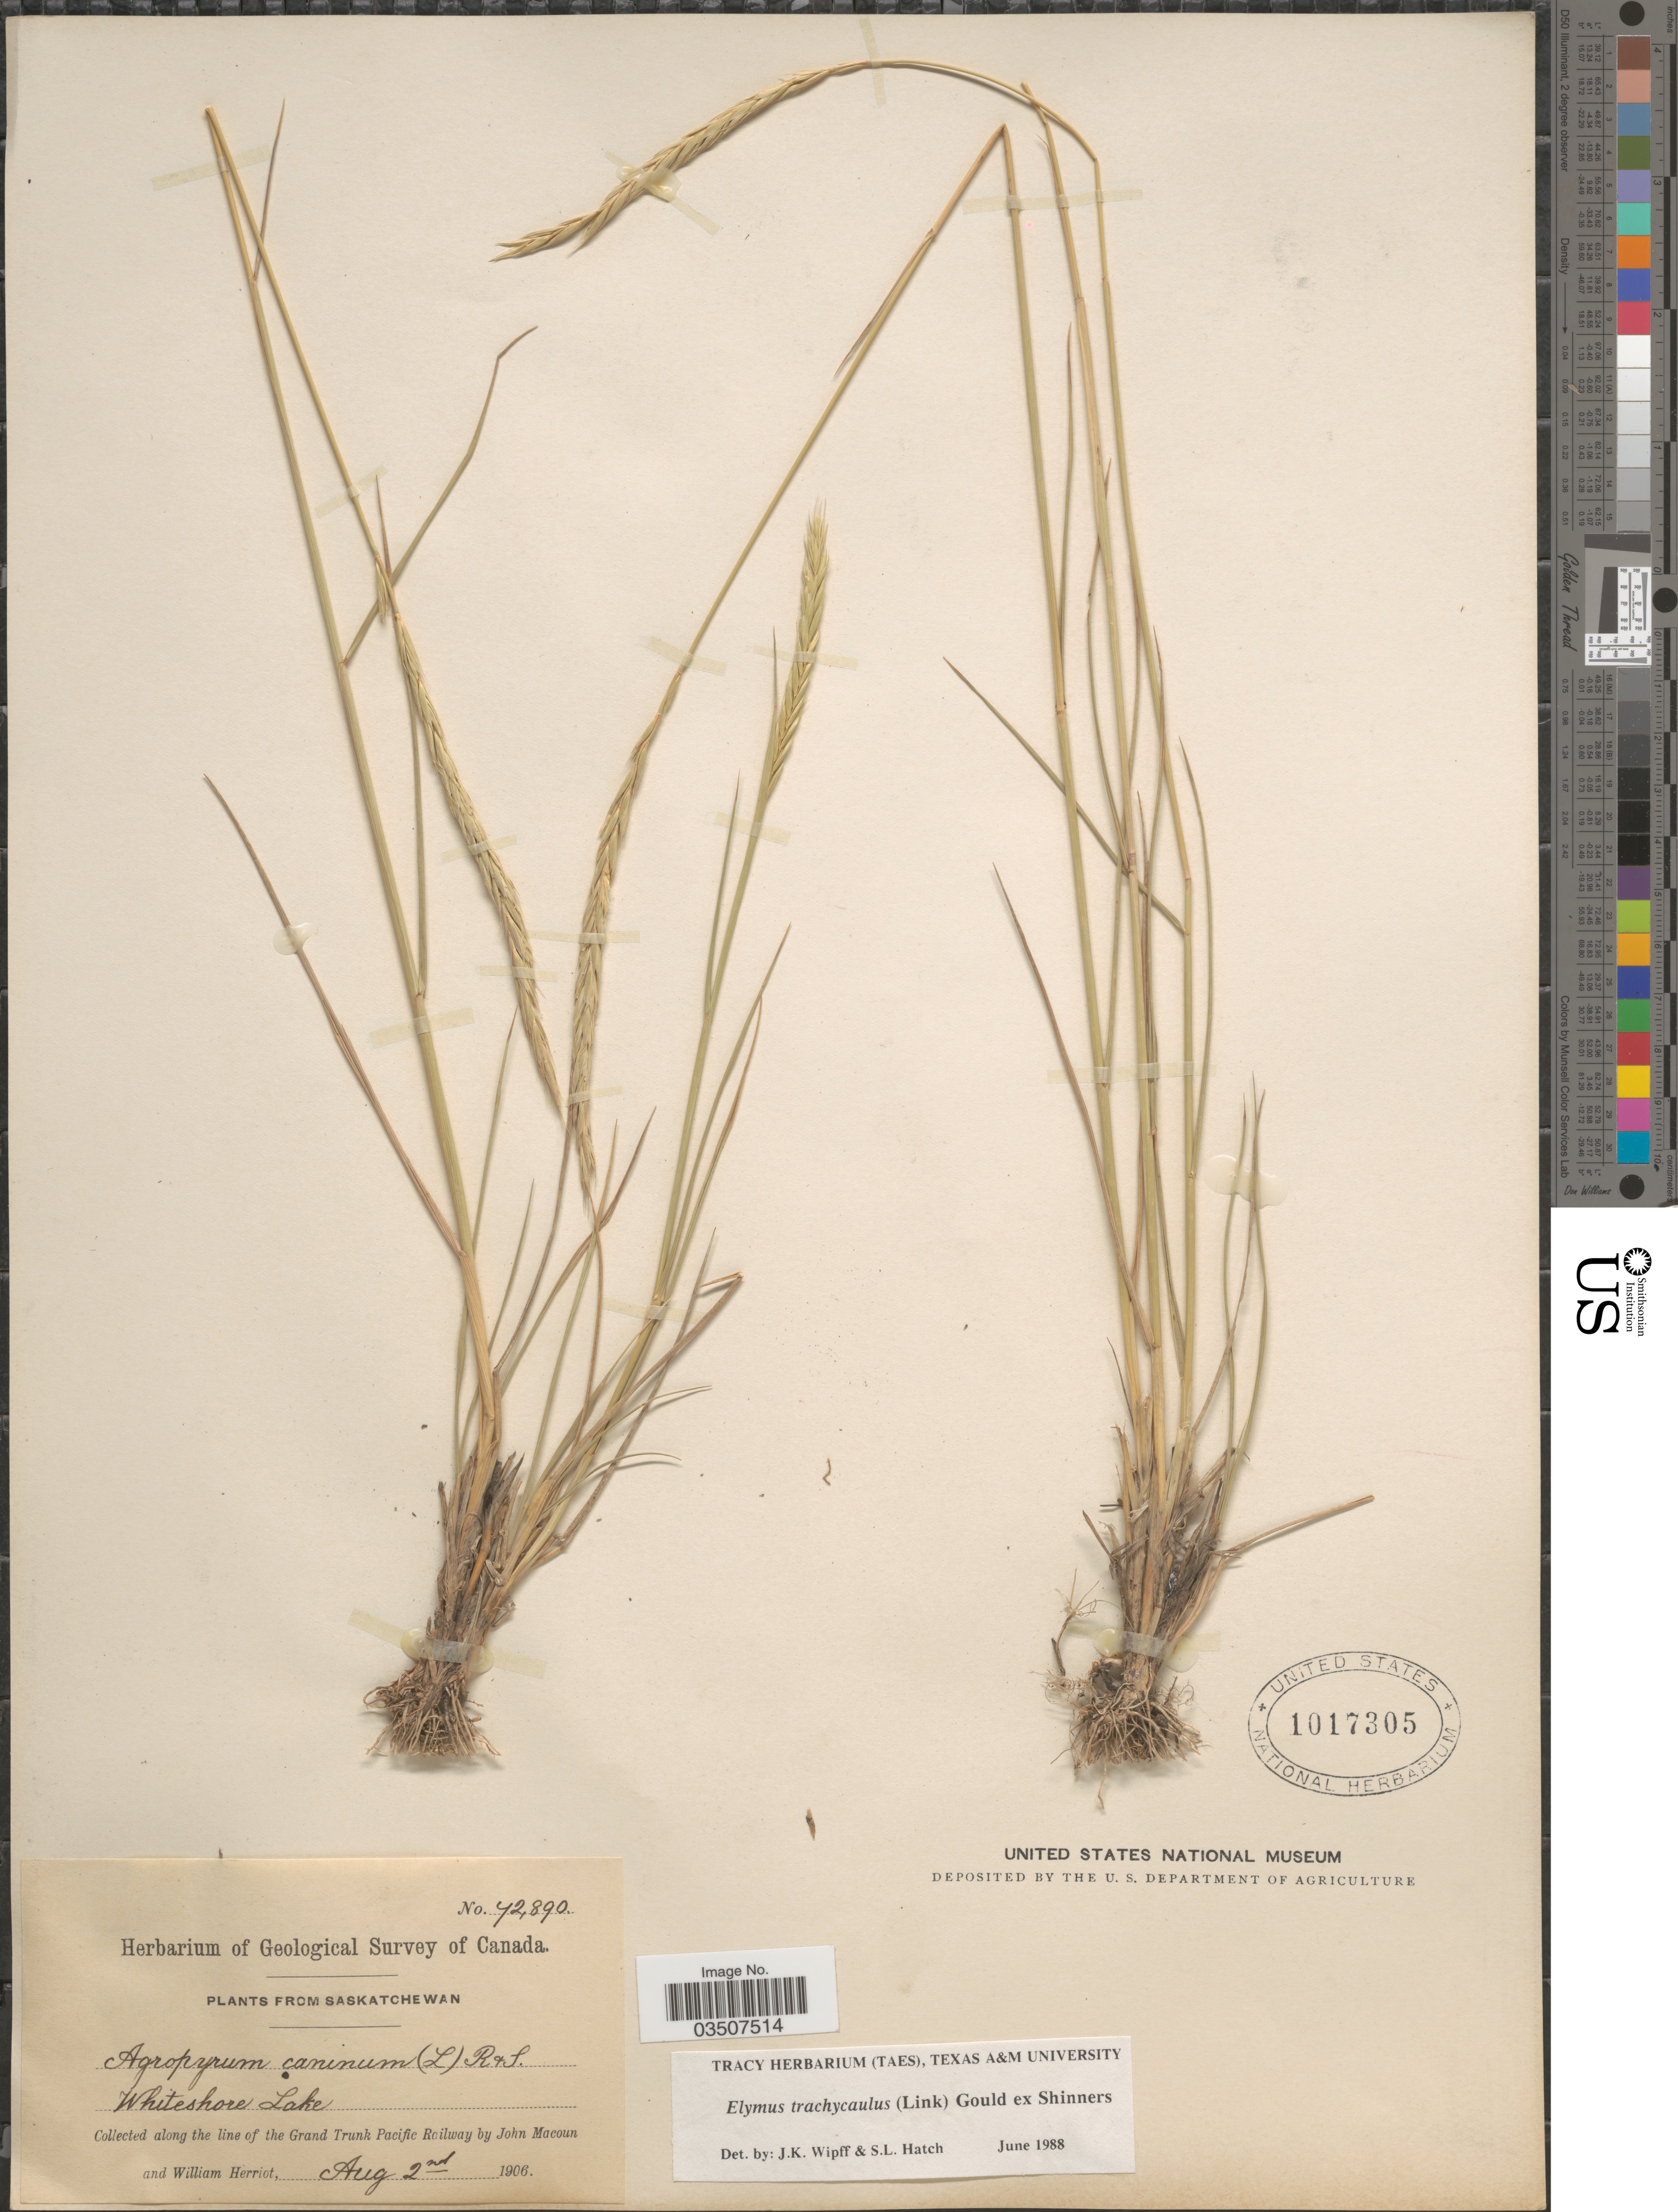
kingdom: Plantae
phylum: Tracheophyta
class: Liliopsida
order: Poales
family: Poaceae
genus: Elymus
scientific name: Elymus trachycaulus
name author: (Link) Gould ex Shinners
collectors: J. Macoun & W. Herriot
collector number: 72890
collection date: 1906-08-02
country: Canada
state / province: Saskatchewan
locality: Geological Survey of Canada. Whiteshore Lake. Along the line of the Grand Trunk Pacific Railway.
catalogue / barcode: US 1017305